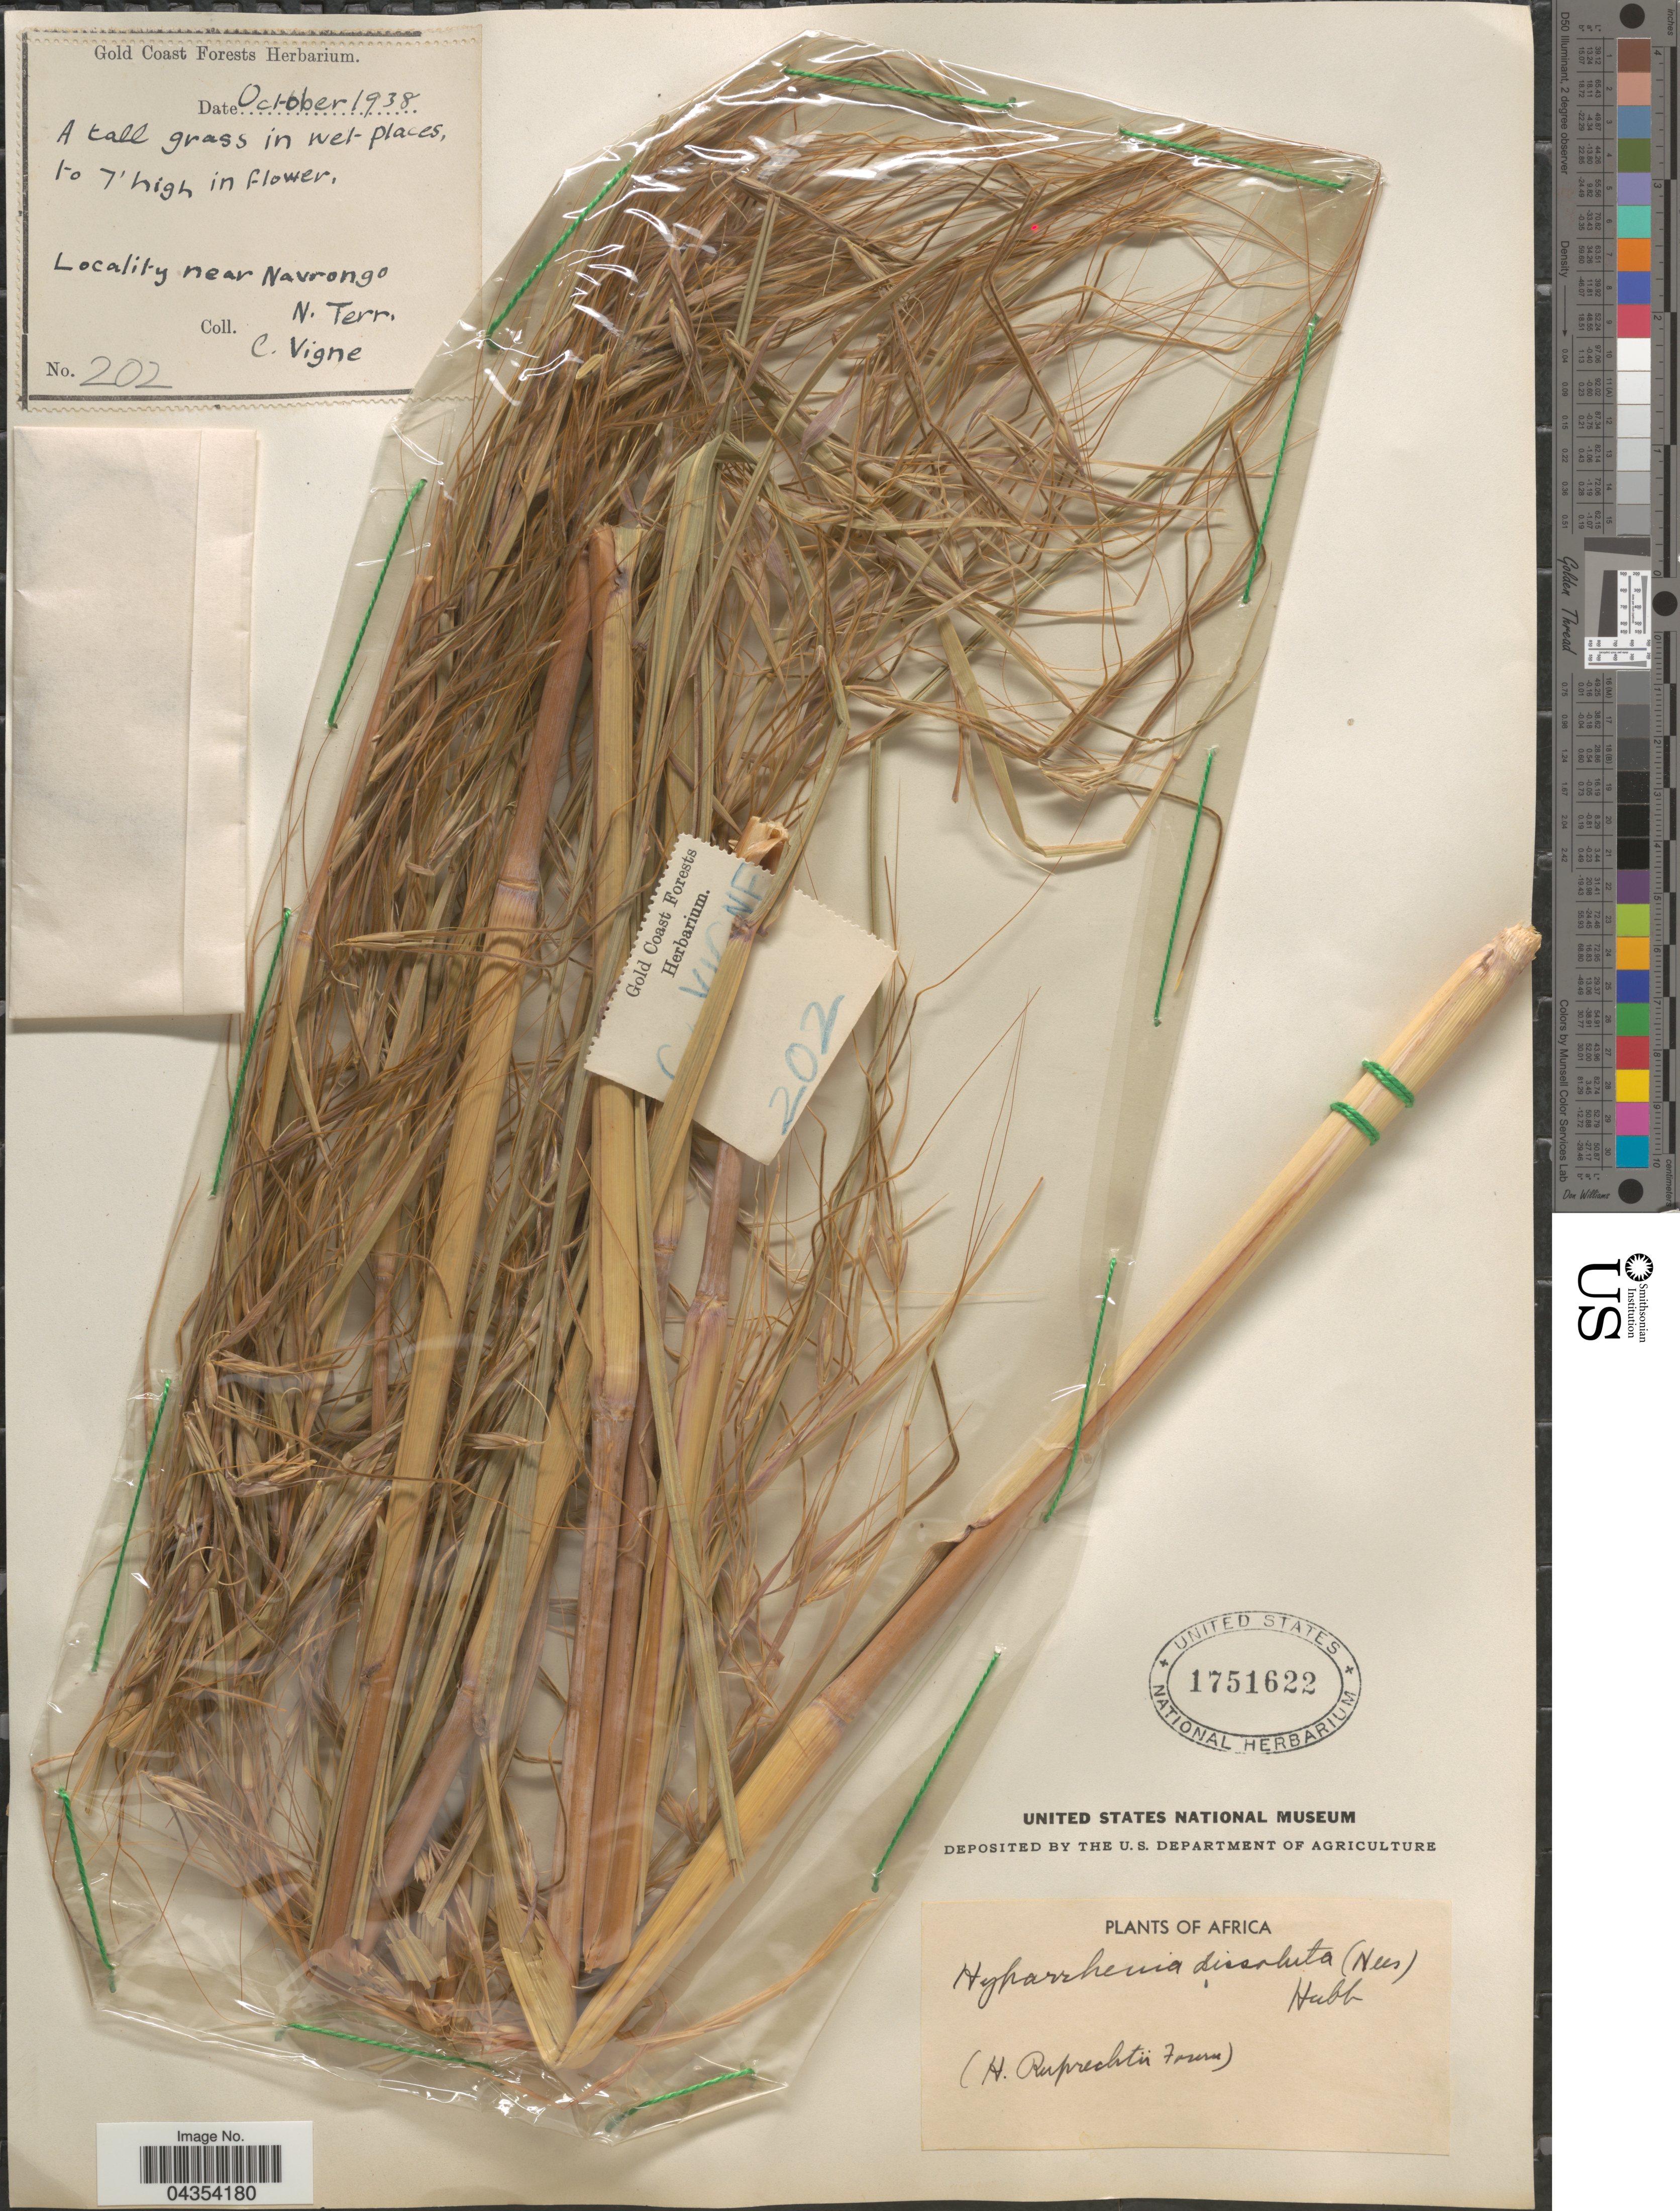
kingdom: Plantae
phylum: Tracheophyta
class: Liliopsida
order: Poales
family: Poaceae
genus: Hyperthelia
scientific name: Hyperthelia dissoluta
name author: (Nees ex Steud.) Clayton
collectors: C. Vigne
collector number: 202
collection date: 1938-10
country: Ghana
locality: Near Navrongo. N. Terr.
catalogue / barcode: US 1751622